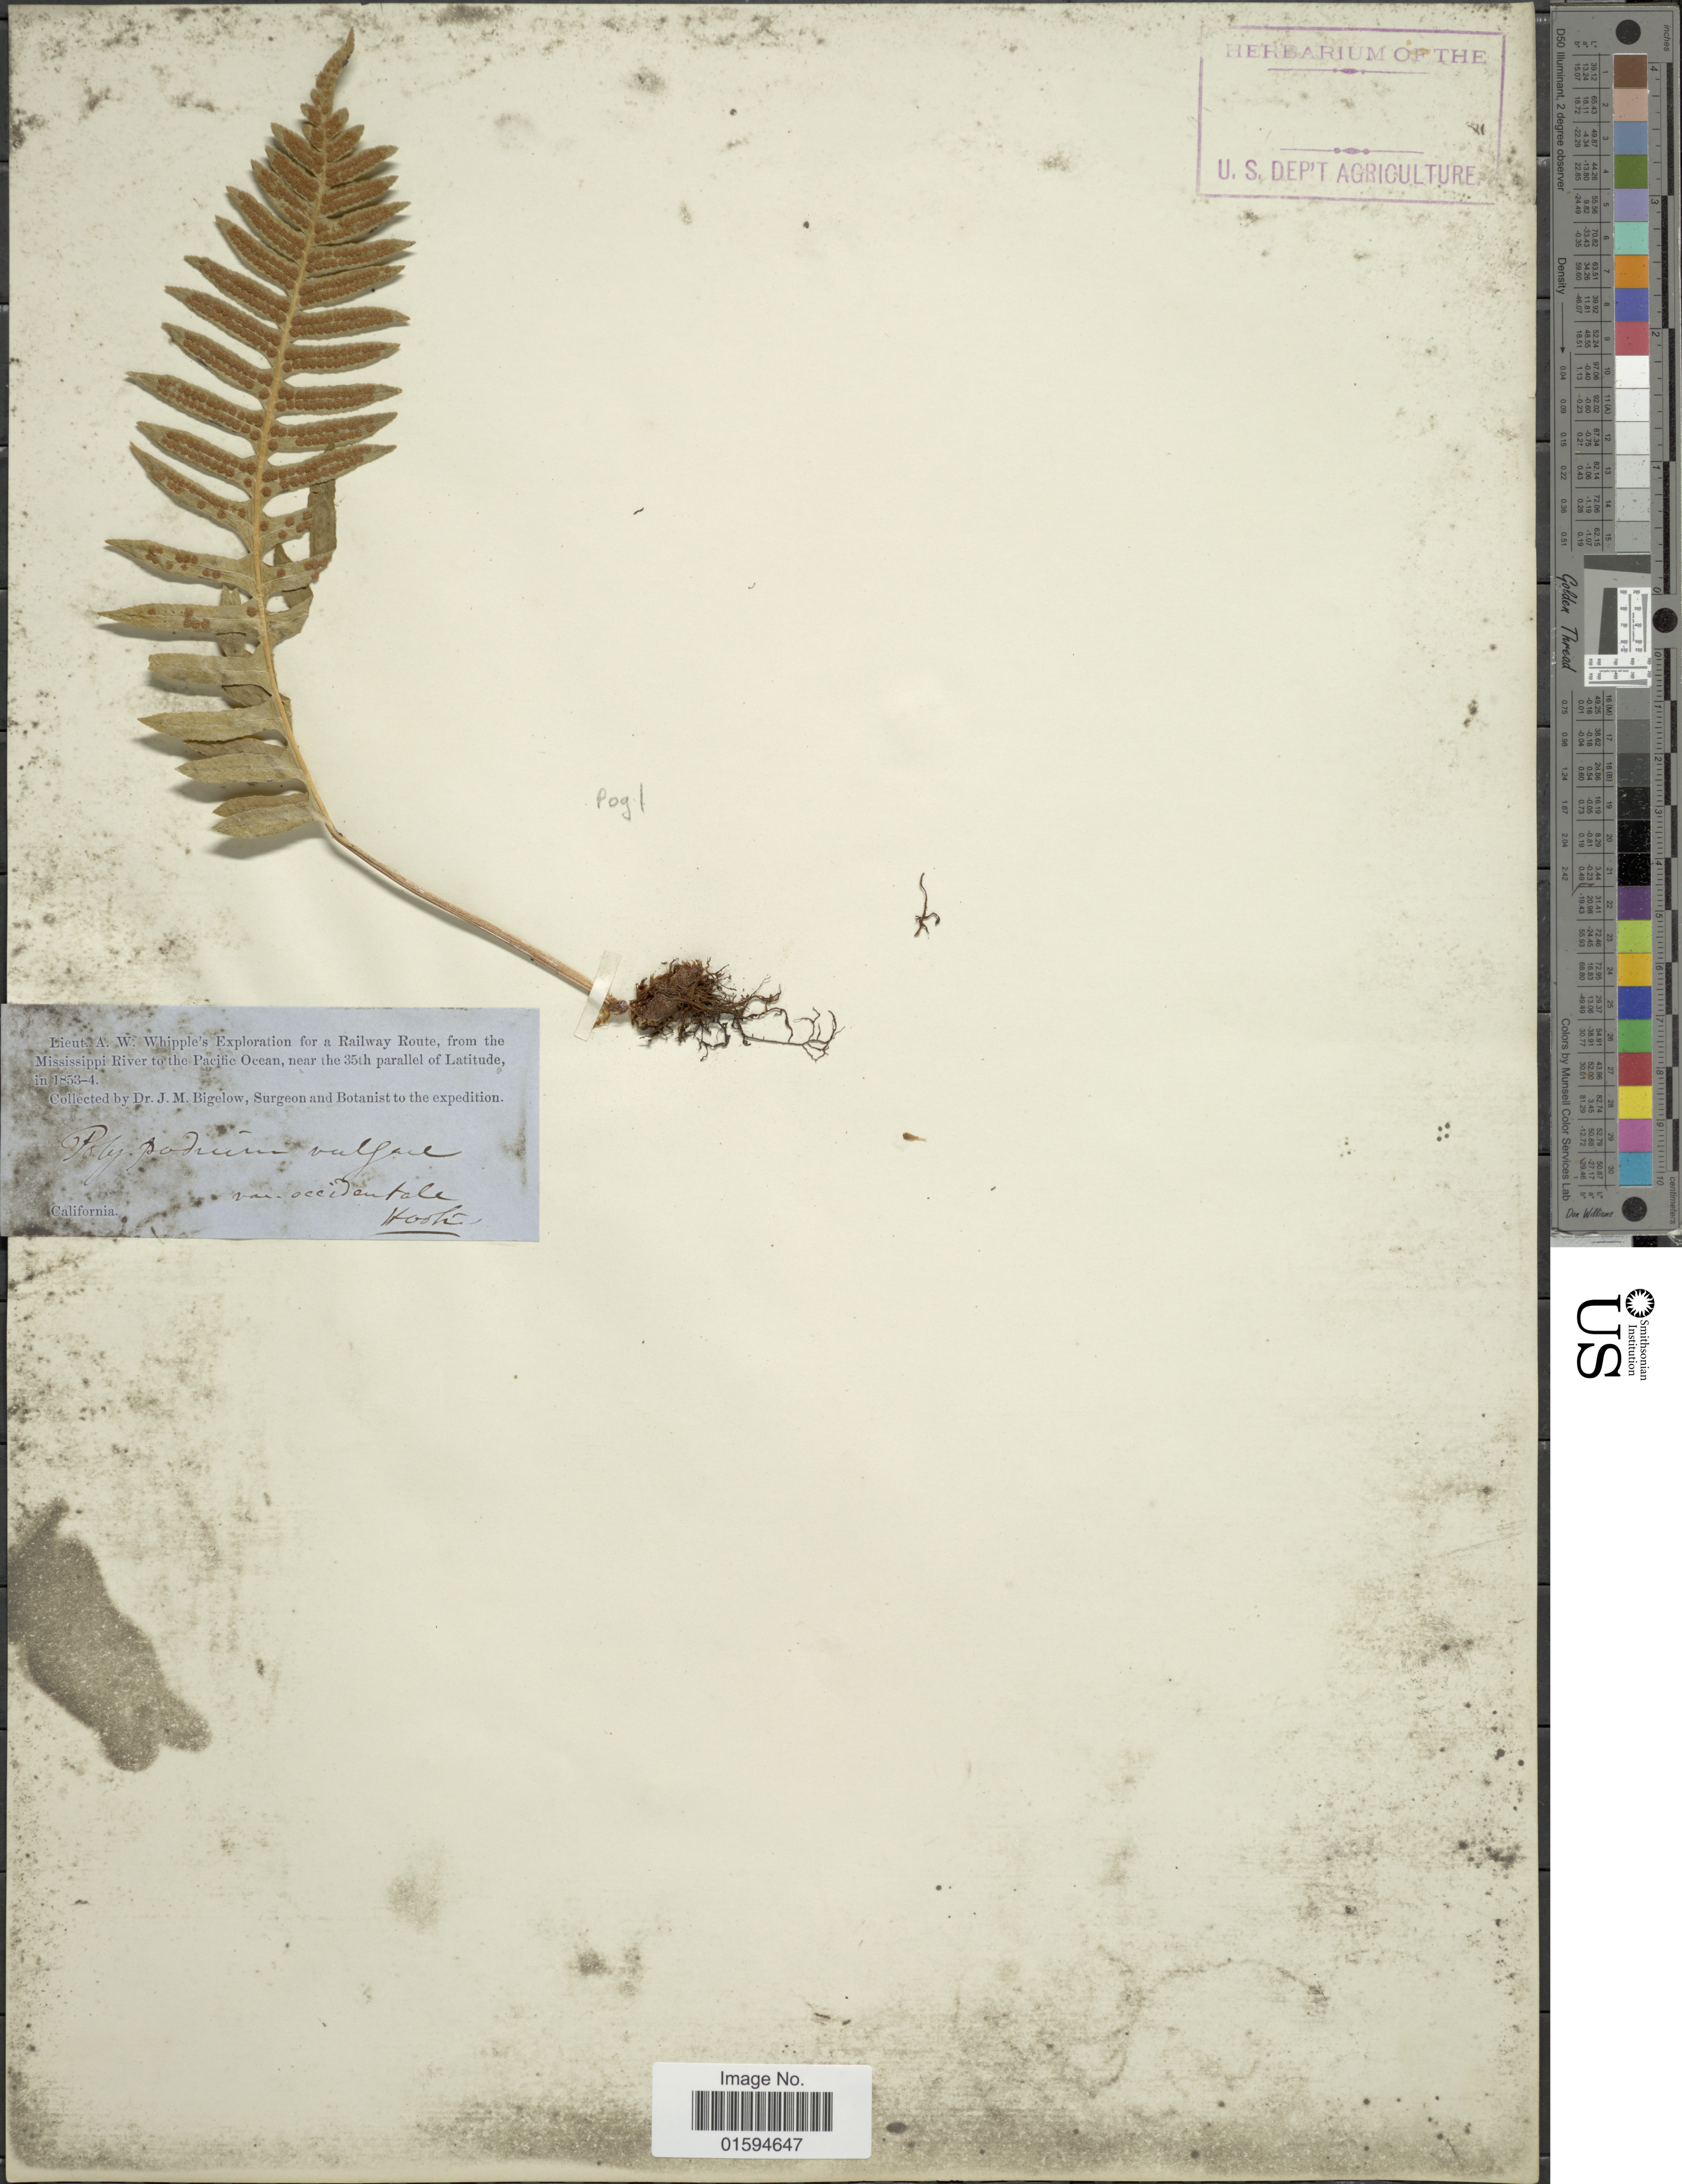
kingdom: Plantae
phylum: Tracheophyta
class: Polypodiopsida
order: Polypodiales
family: Polypodiaceae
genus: Polypodium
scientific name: Polypodium glycyrrhiza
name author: D.C. Eaton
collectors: J. M. Bigelow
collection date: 1853/1854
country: United States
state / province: California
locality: Railway Route, from the Mississippi River to the Pacific Ocean, near the 35th parallel of Lattitude.